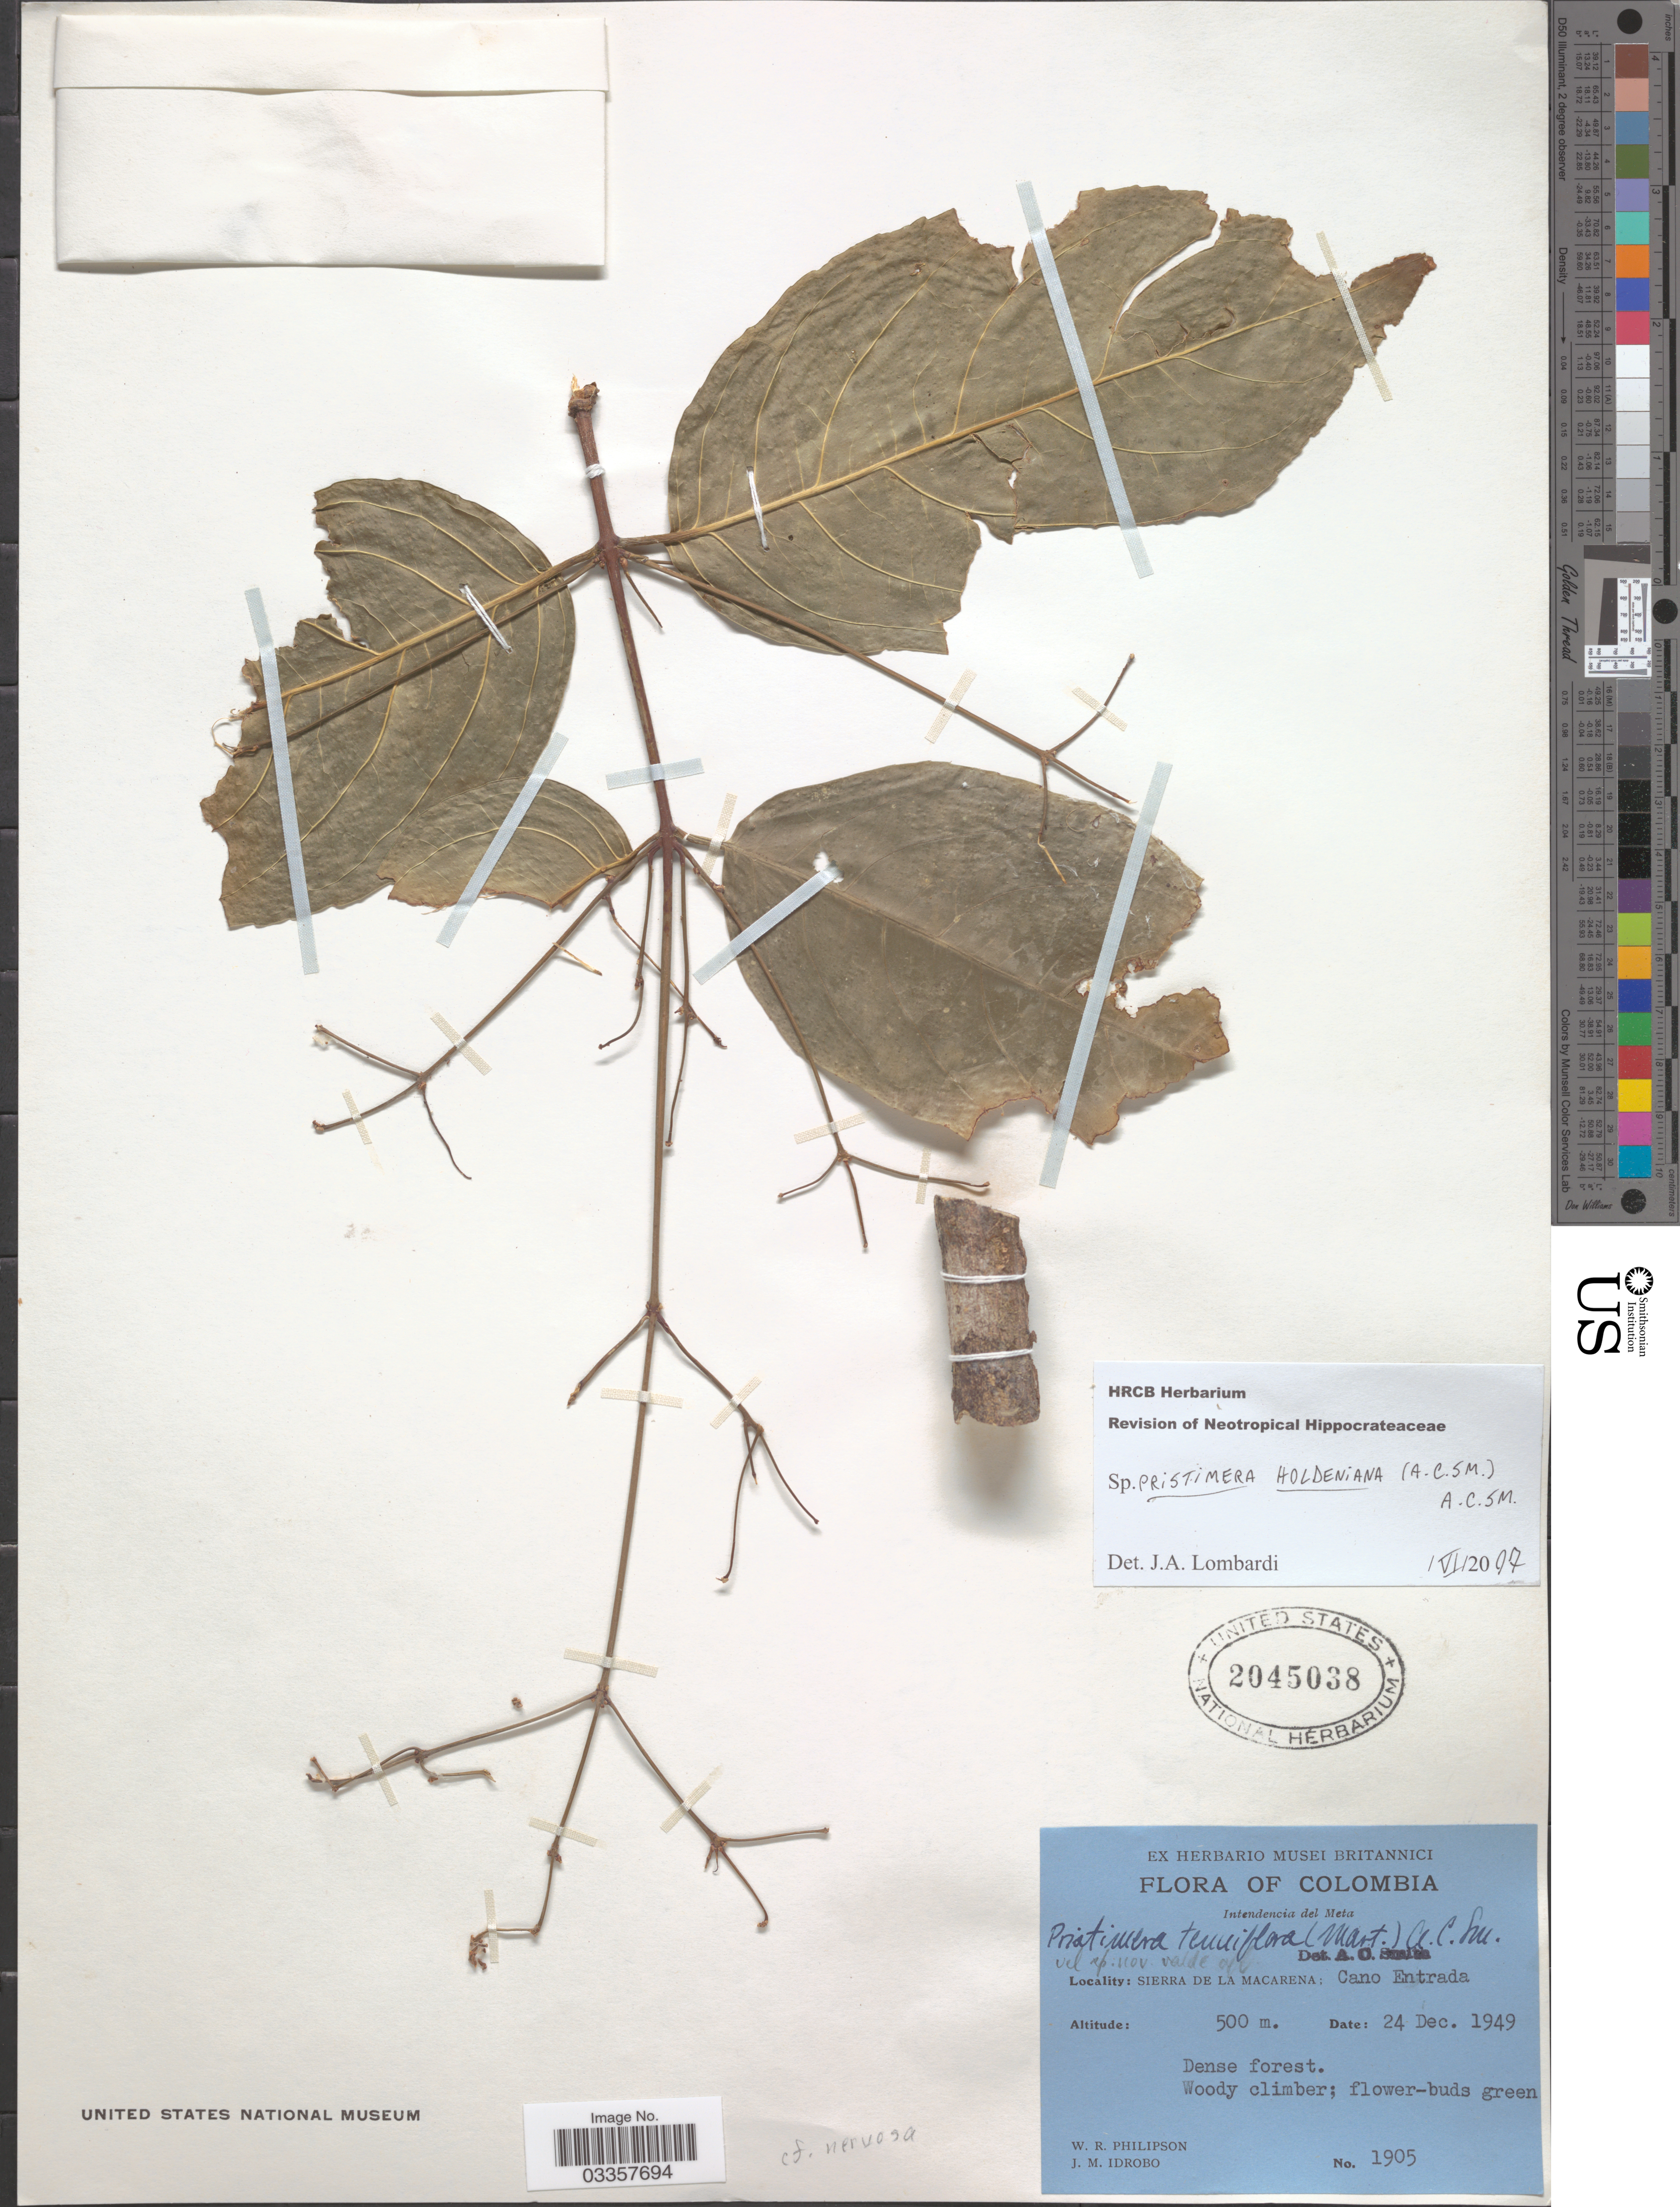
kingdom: Plantae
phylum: Tracheophyta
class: Magnoliopsida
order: Celastrales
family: Celastraceae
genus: Pristimera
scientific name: Pristimera holdeniana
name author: (A.C. Sm.) A.C. Sm.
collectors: W. R. Philipson & J. M. Idrobo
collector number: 1905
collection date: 1949-12-24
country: Colombia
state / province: Meta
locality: Intendencia del Meta. Sierra de la Macarena: Cano Entrada.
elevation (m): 500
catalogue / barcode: US 2045038